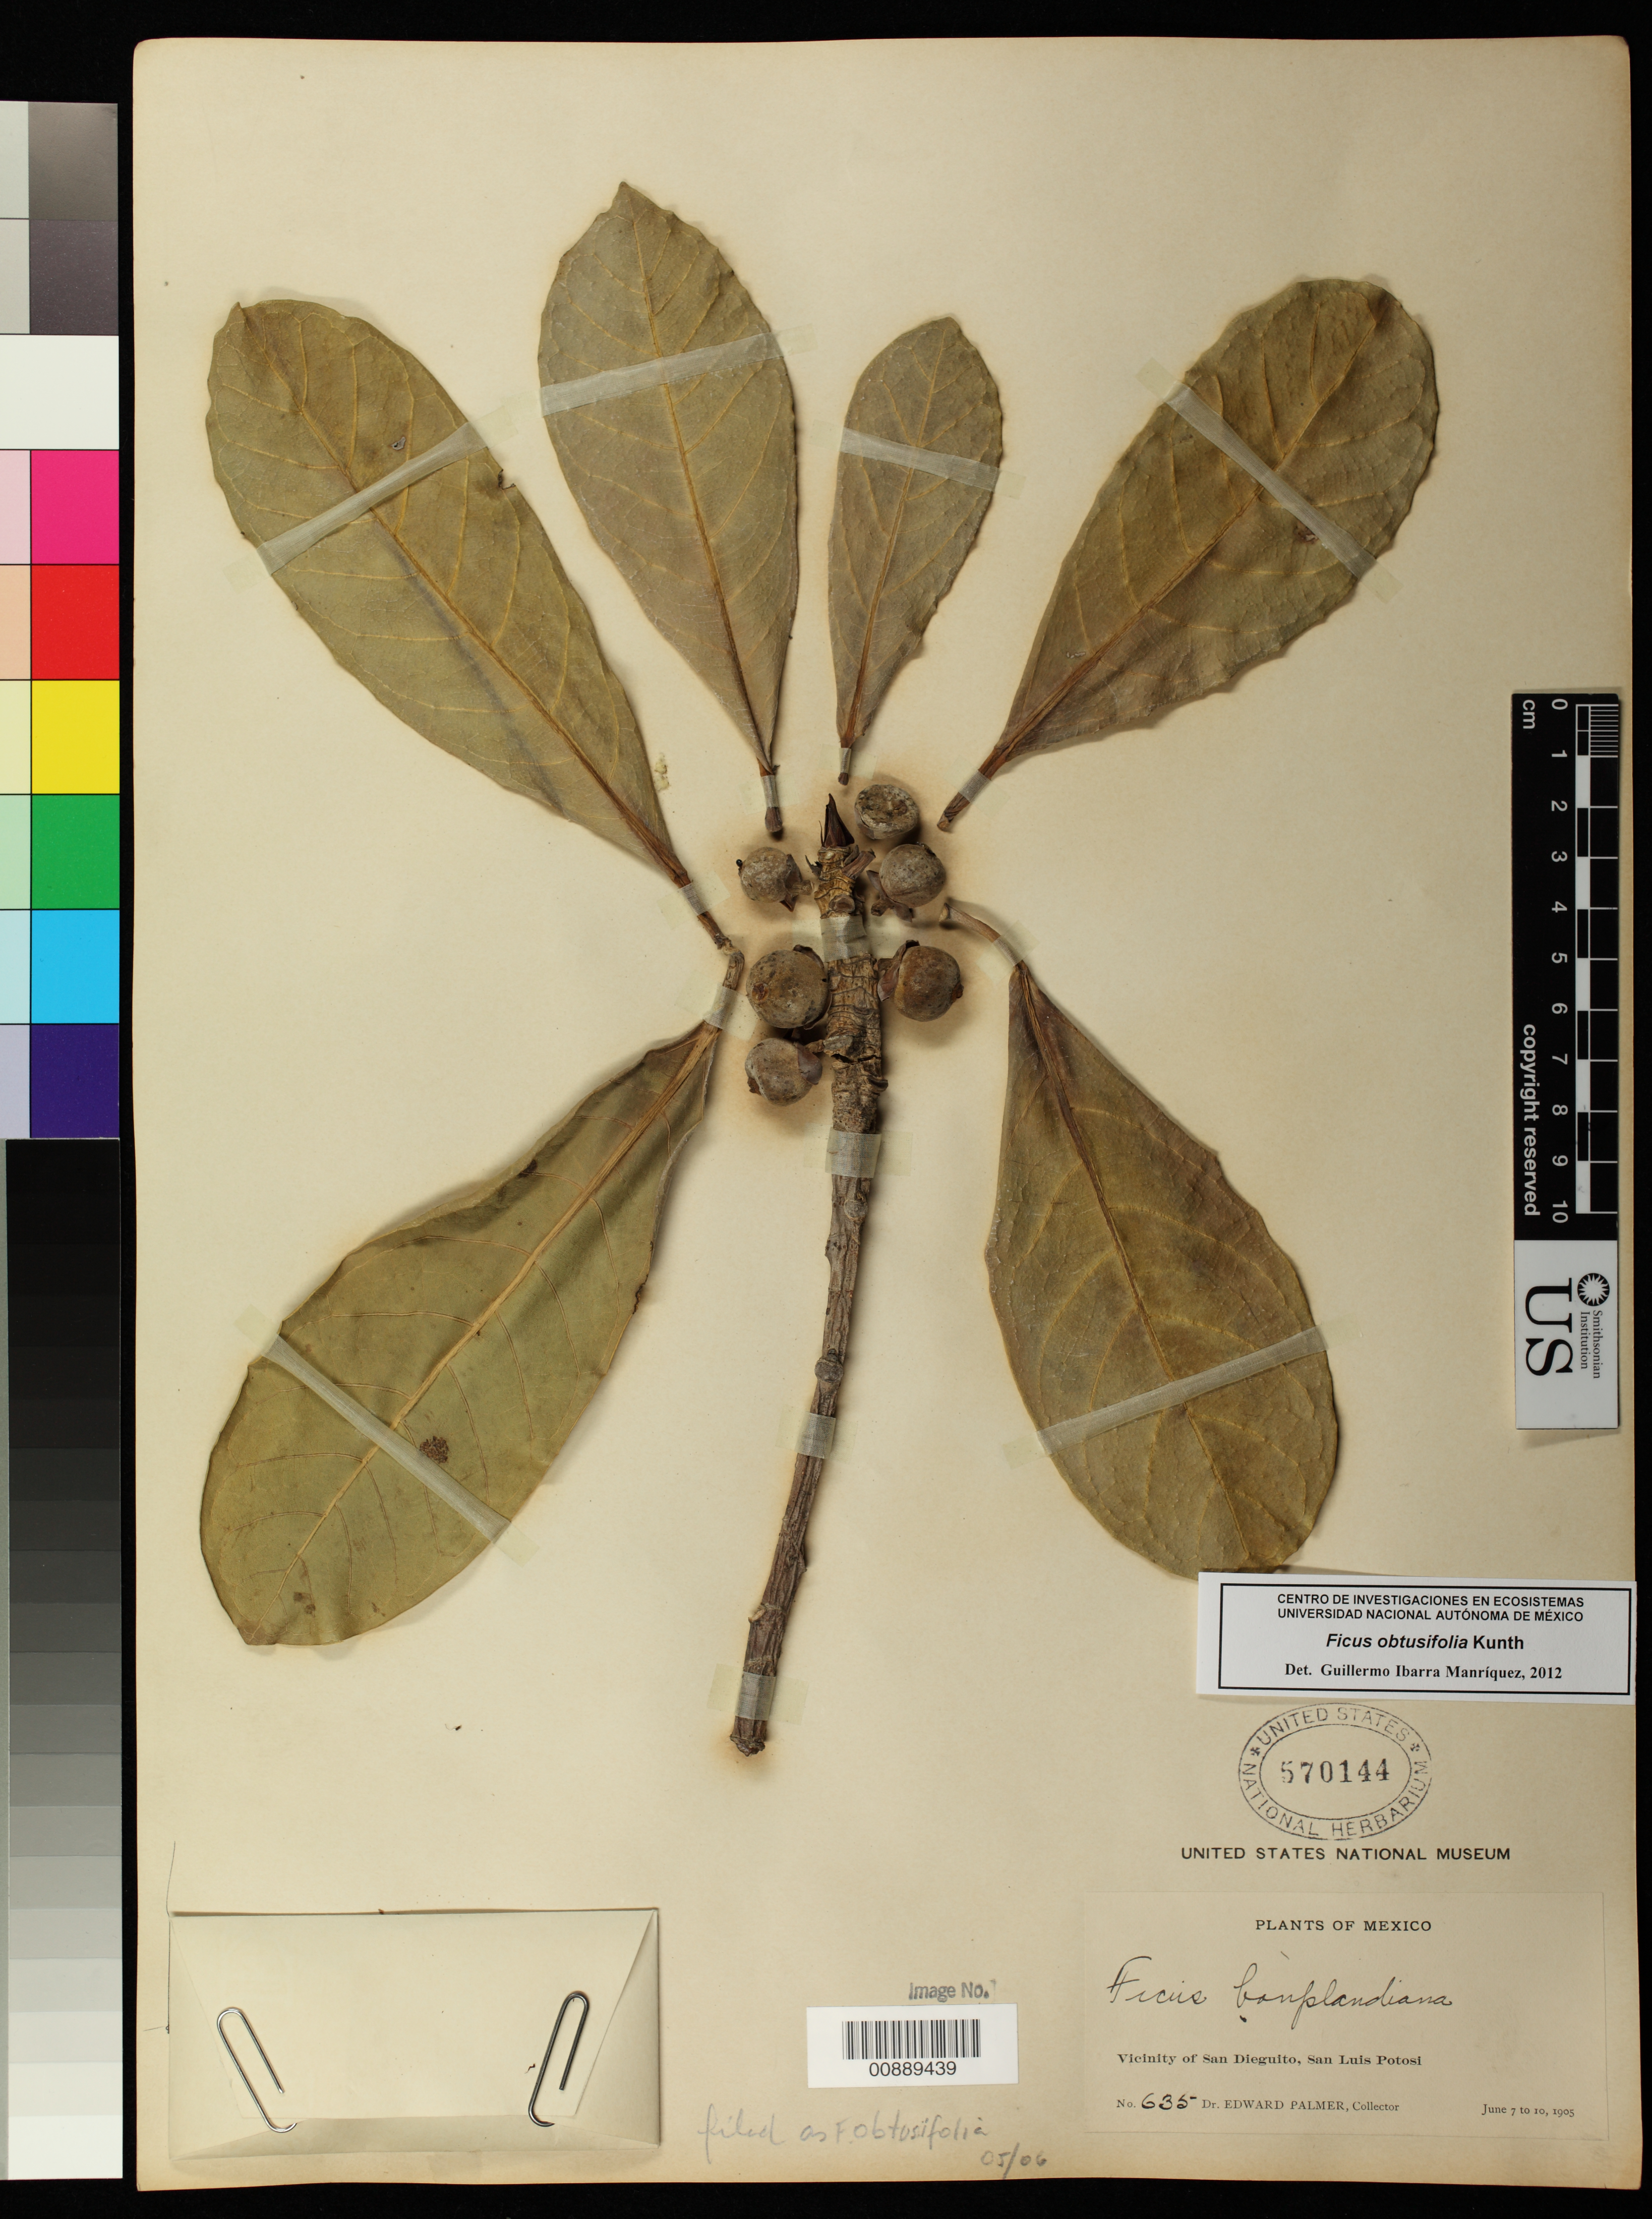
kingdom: Plantae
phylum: Tracheophyta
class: Magnoliopsida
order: Rosales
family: Moraceae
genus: Ficus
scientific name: Ficus obtusifolia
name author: Kunth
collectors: E. Palmer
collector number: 635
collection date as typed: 07 Jun 1905 to 10 Jun 1905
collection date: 1905-06-07/1905-06-10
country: Mexico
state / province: San Luis Potosí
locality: Vicinity of San Dieguito, San Luis Potosí.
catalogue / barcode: US 570144